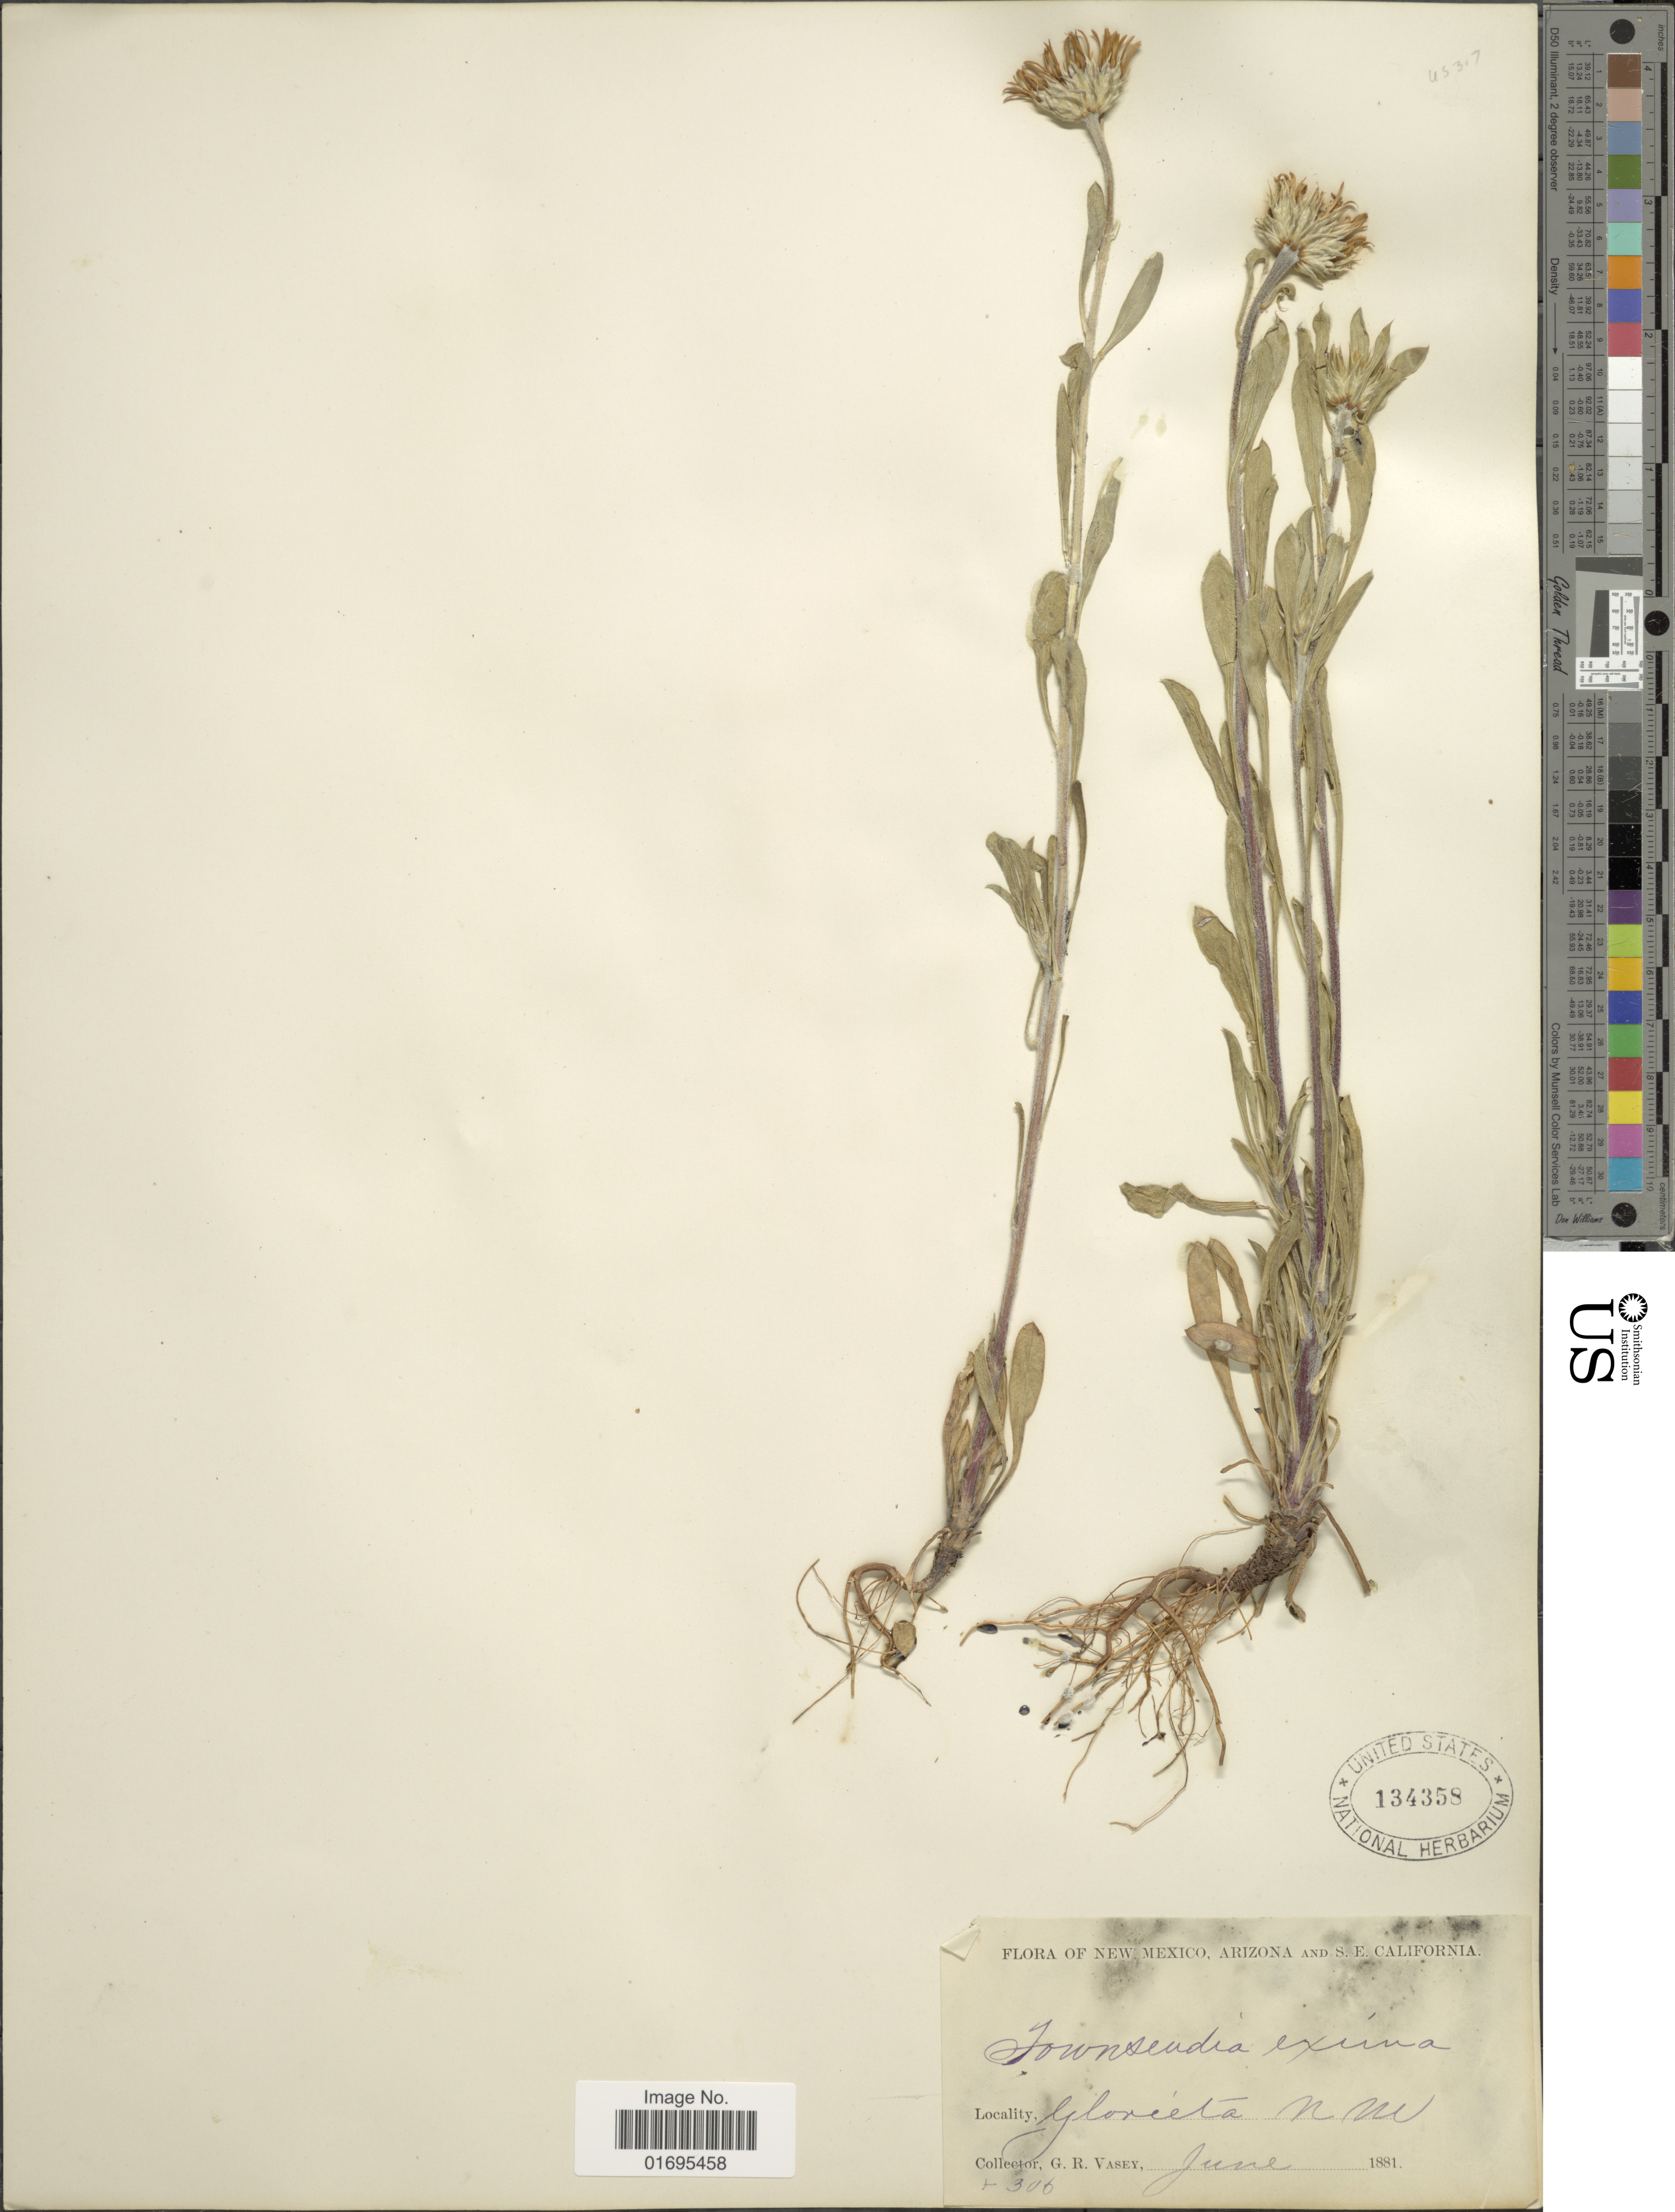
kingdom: Plantae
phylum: Tracheophyta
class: Magnoliopsida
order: Asterales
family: Asteraceae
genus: Townsendia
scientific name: Townsendia eximia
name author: A. Gray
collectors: G. R. Vasey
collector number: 306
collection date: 1881-06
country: United States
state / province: New Mexico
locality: Glorieta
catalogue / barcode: US 134358